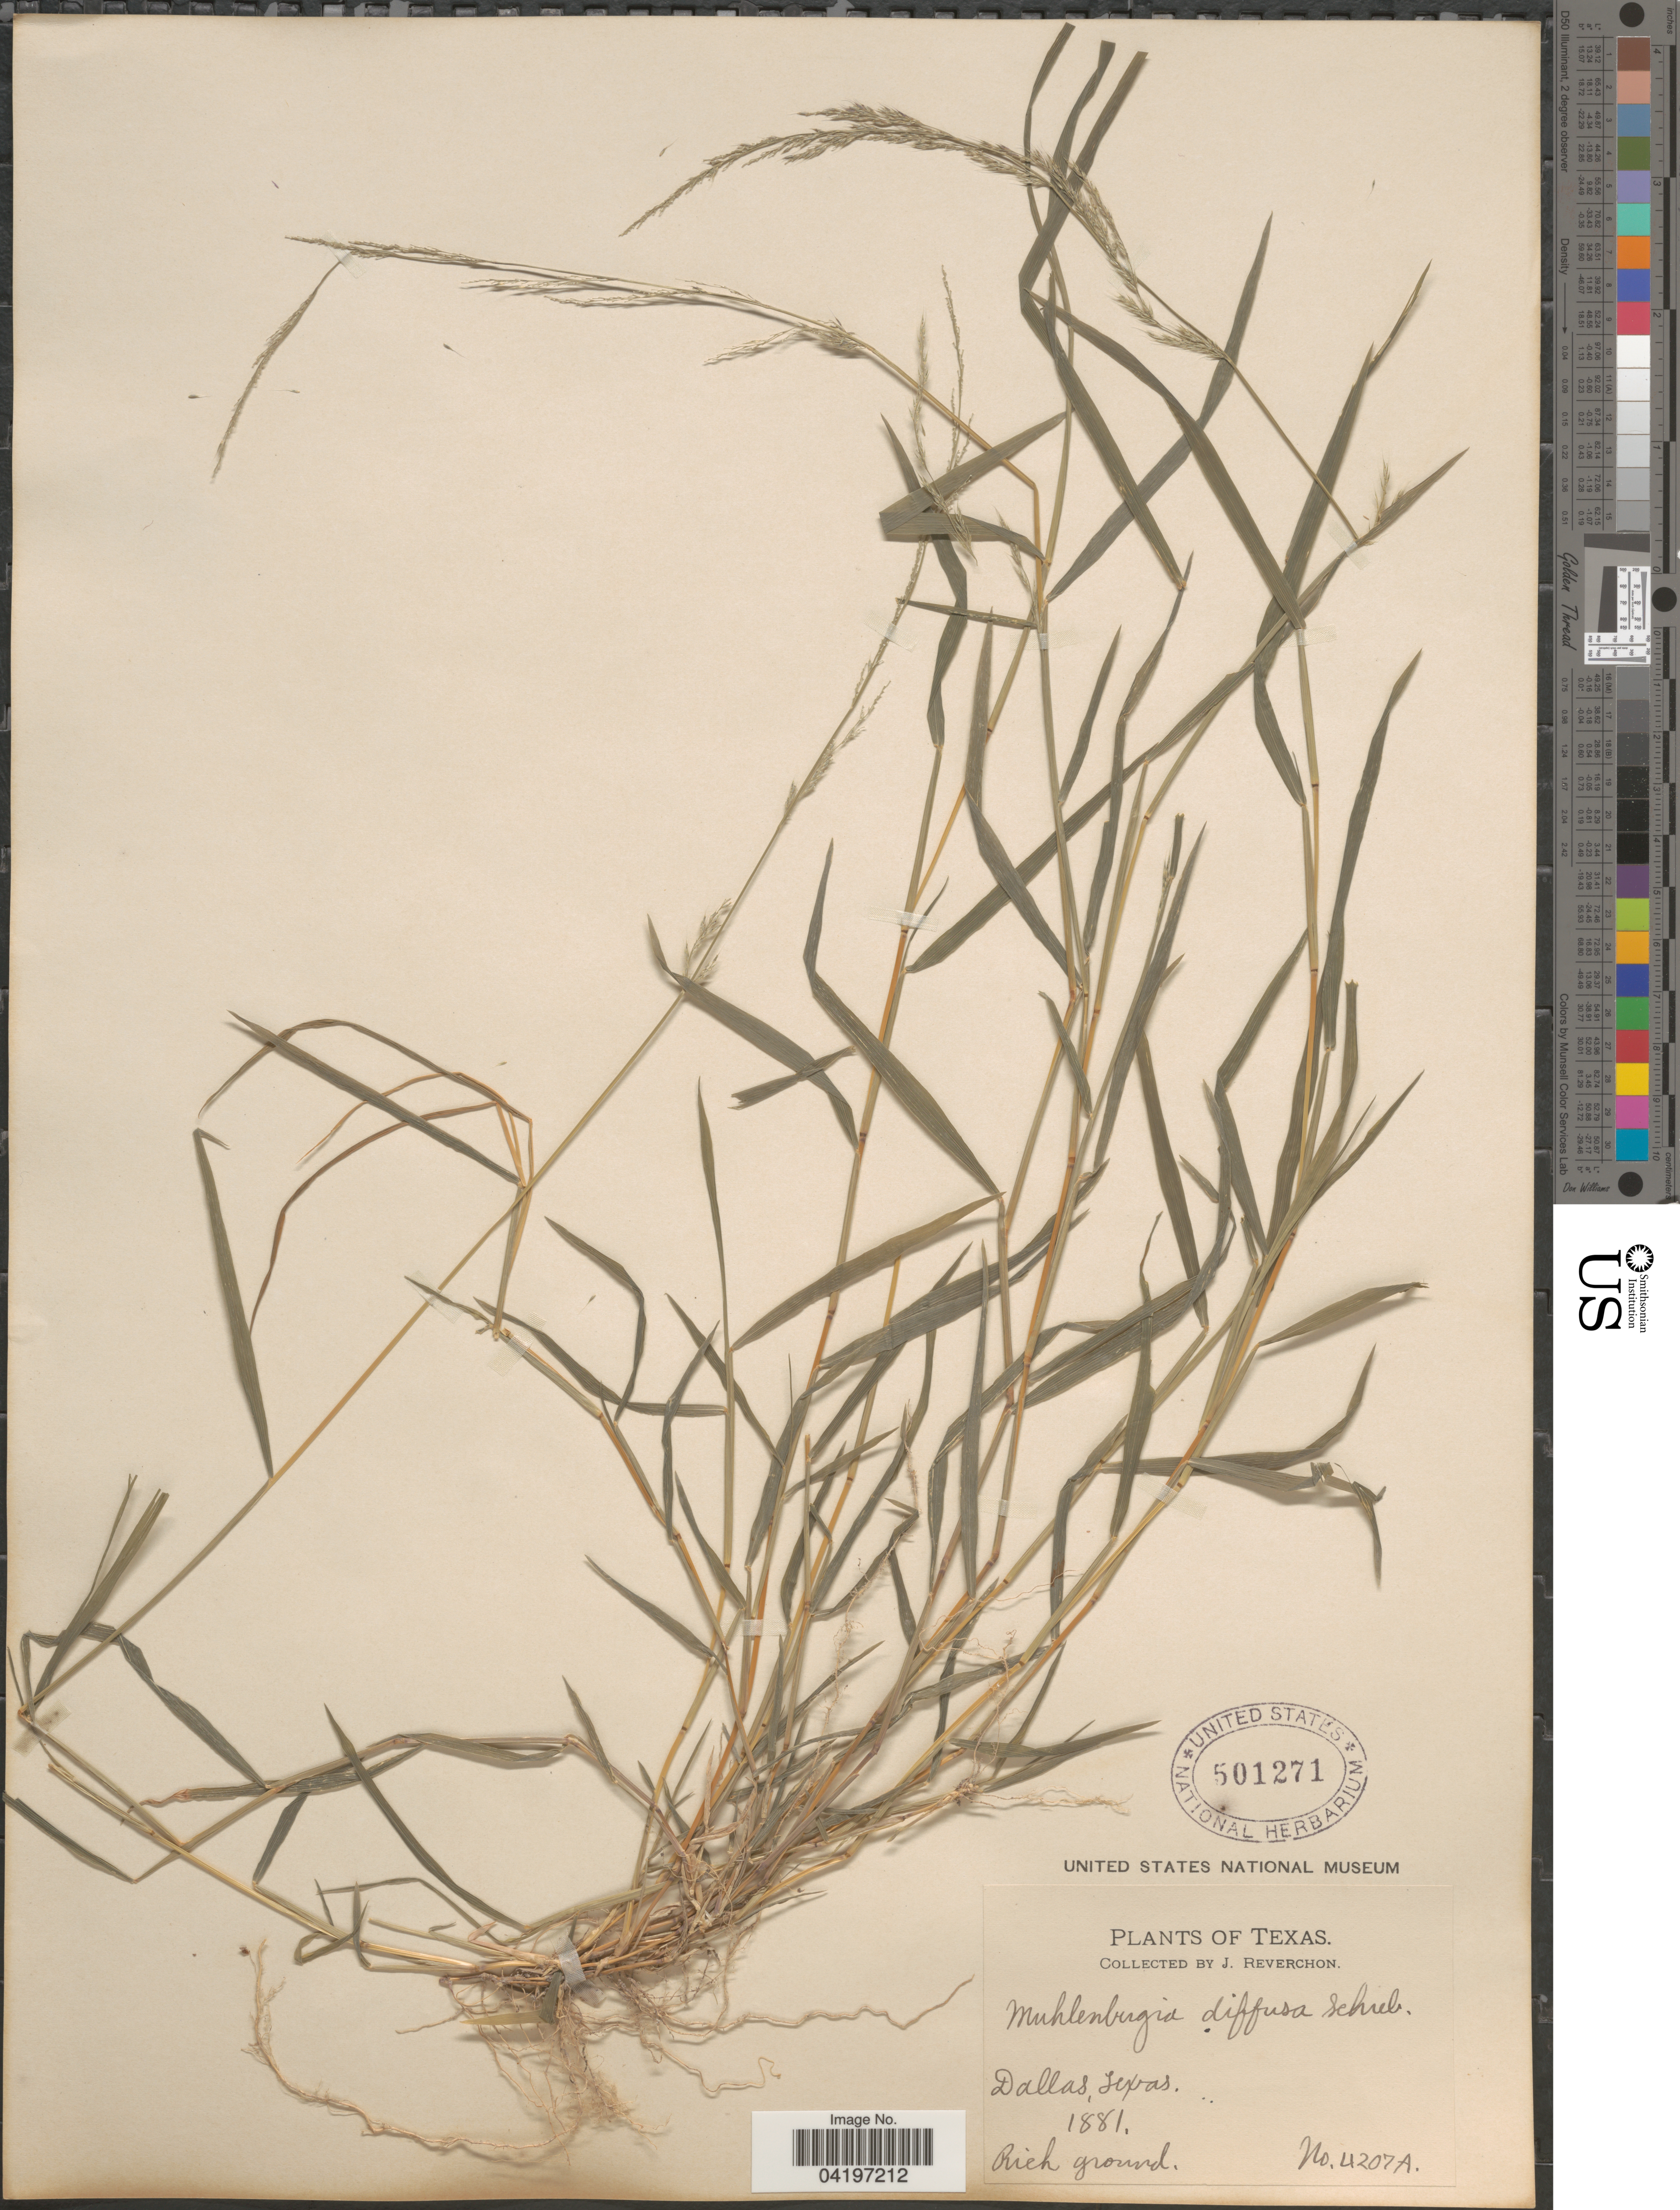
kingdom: Plantae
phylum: Tracheophyta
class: Liliopsida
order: Poales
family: Poaceae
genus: Muhlenbergia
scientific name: Muhlenbergia schreberi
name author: J.F. Gmel.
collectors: J. Reverchon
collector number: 4207A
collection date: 1881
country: United States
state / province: Texas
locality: Dallas.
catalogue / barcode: US 501271